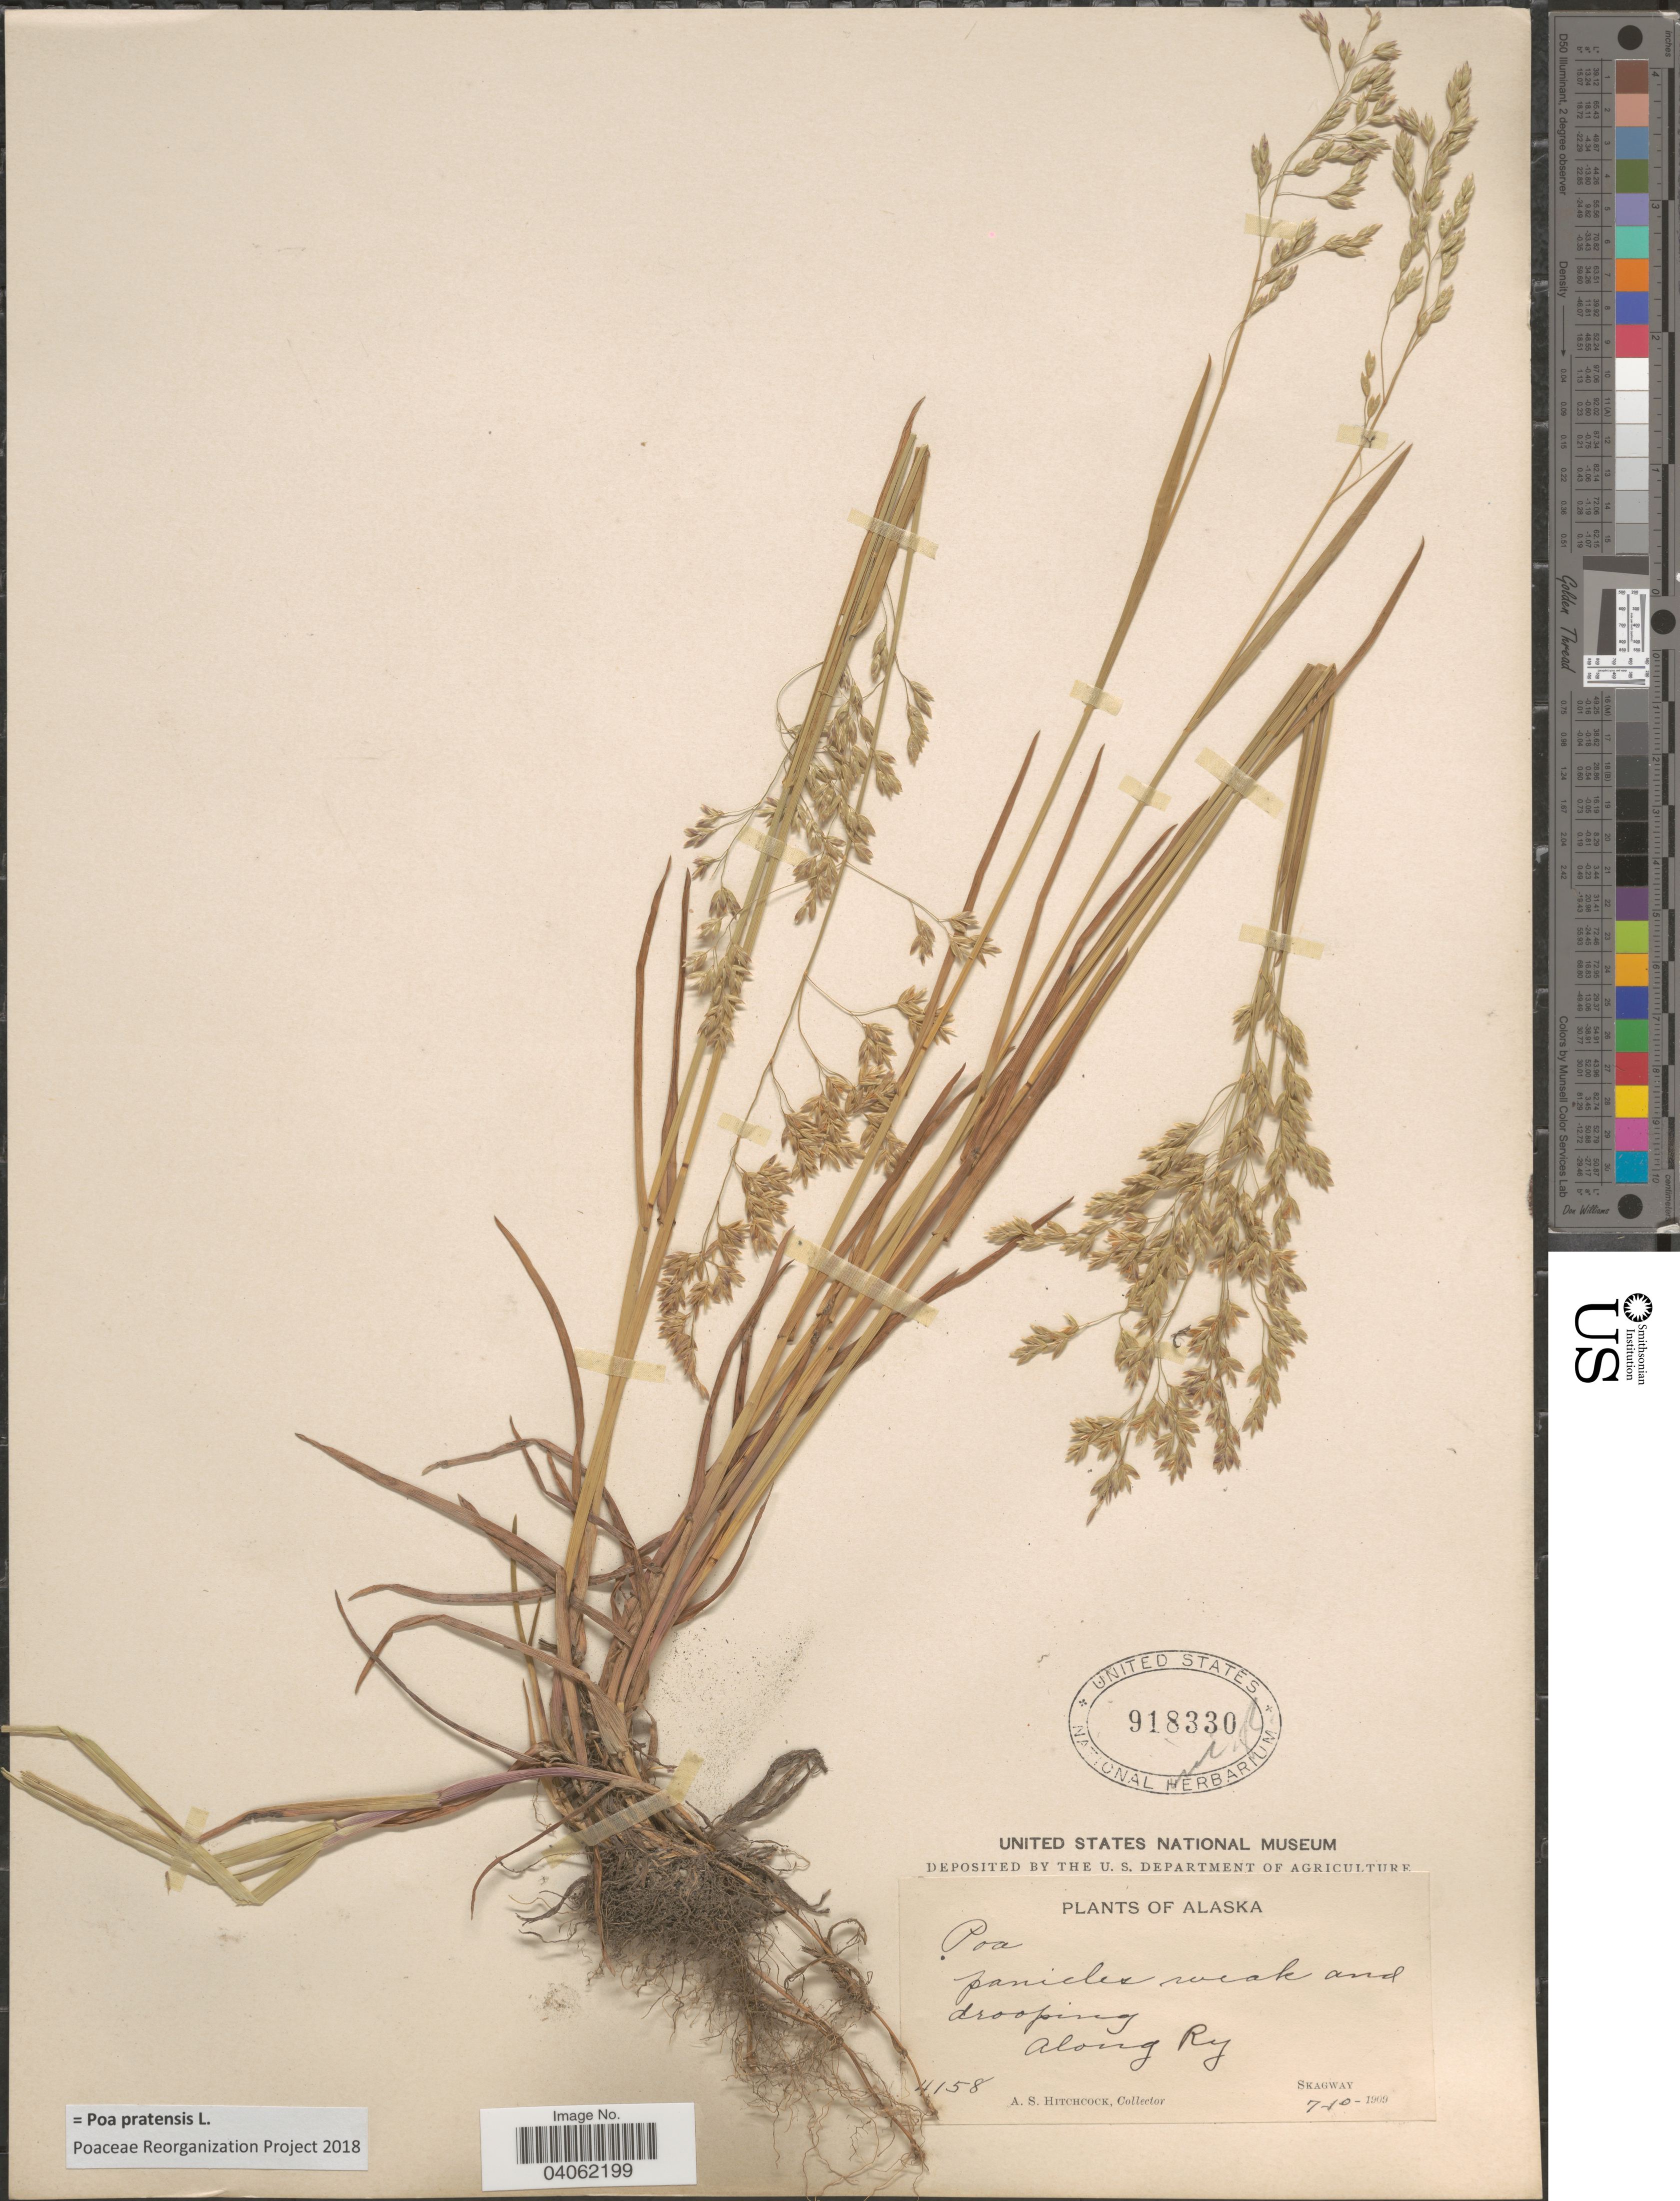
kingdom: Plantae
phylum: Tracheophyta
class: Liliopsida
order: Poales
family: Poaceae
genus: Poa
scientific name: Poa pratensis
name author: L.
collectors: A. S. Hitchcock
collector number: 4158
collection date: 1909-07-10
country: United States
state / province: Alaska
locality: Along Ry. Skagway.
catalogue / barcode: US 918330